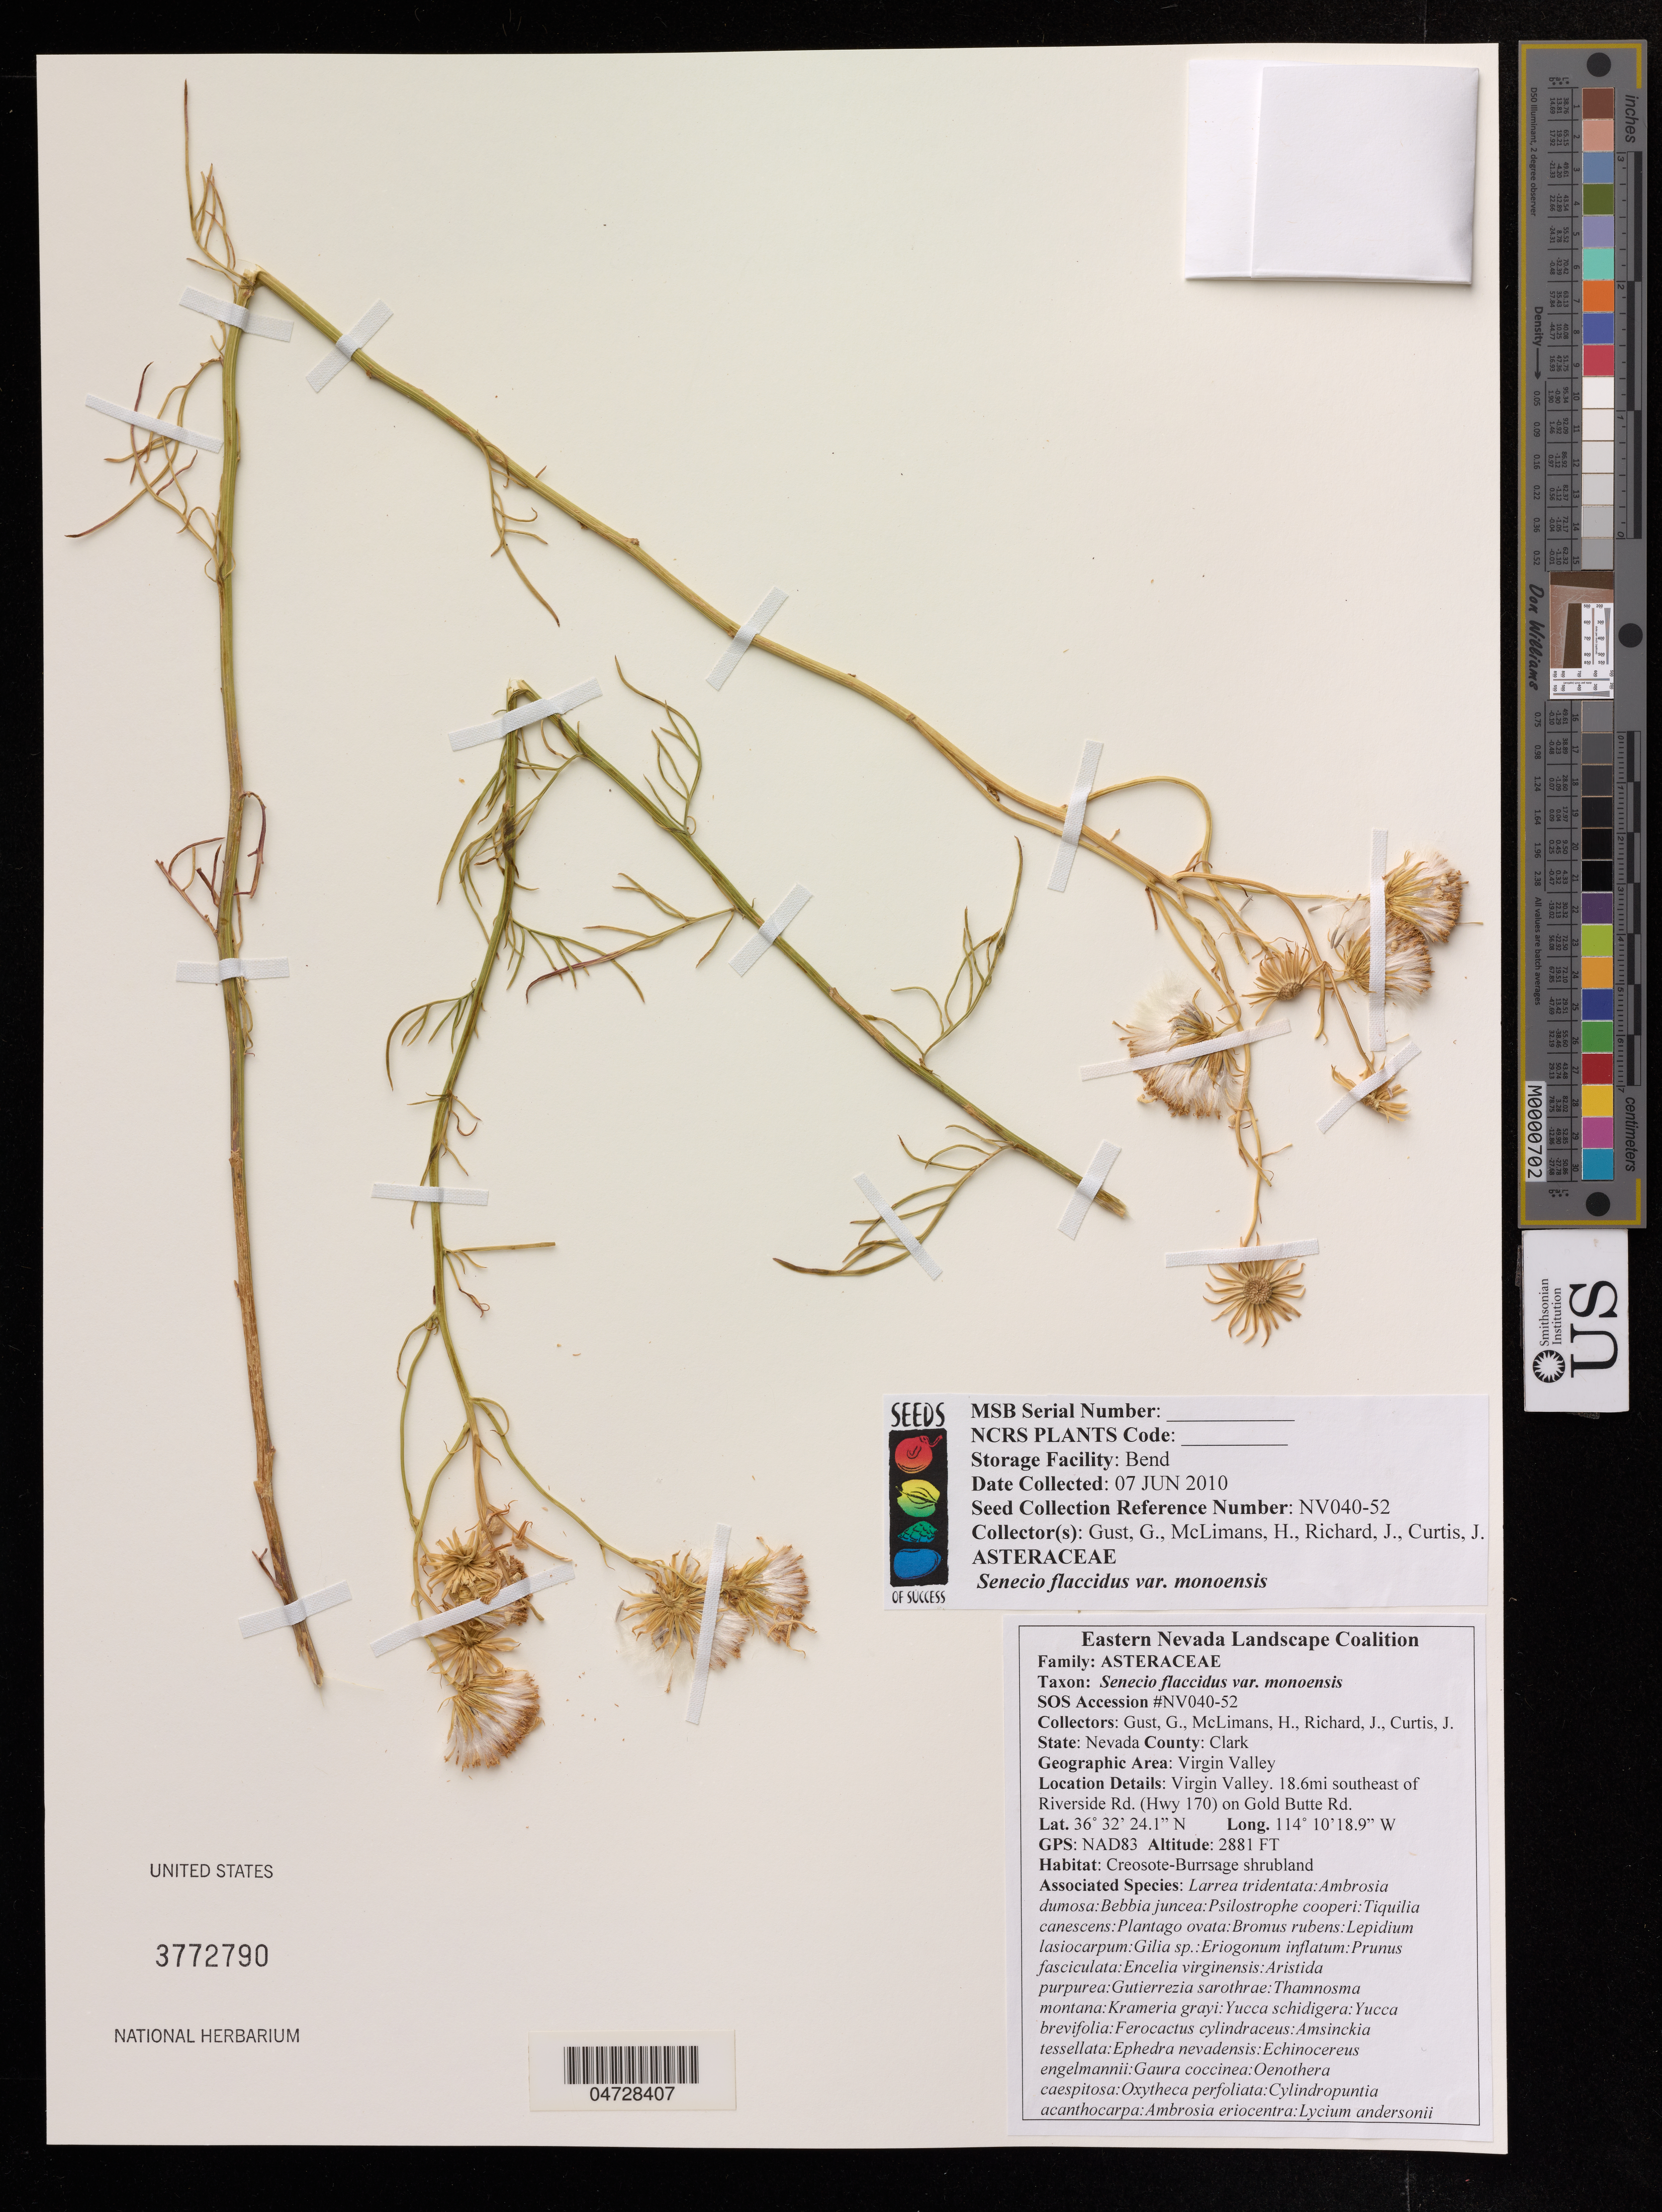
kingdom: Plantae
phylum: Tracheophyta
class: Magnoliopsida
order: Asterales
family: Asteraceae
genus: Senecio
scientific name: Senecio flaccidus var. monoensis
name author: (Greene) B.L. Turner & T.M. Barkley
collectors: G. Gust, H. McLimans, J. Richards & J. Curtis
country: United States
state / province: Nevada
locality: Virgin Valley, 18.6mi southeast of Riverside Rd (Hwy 170) on Gold Butte Rd.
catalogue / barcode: US 3772790